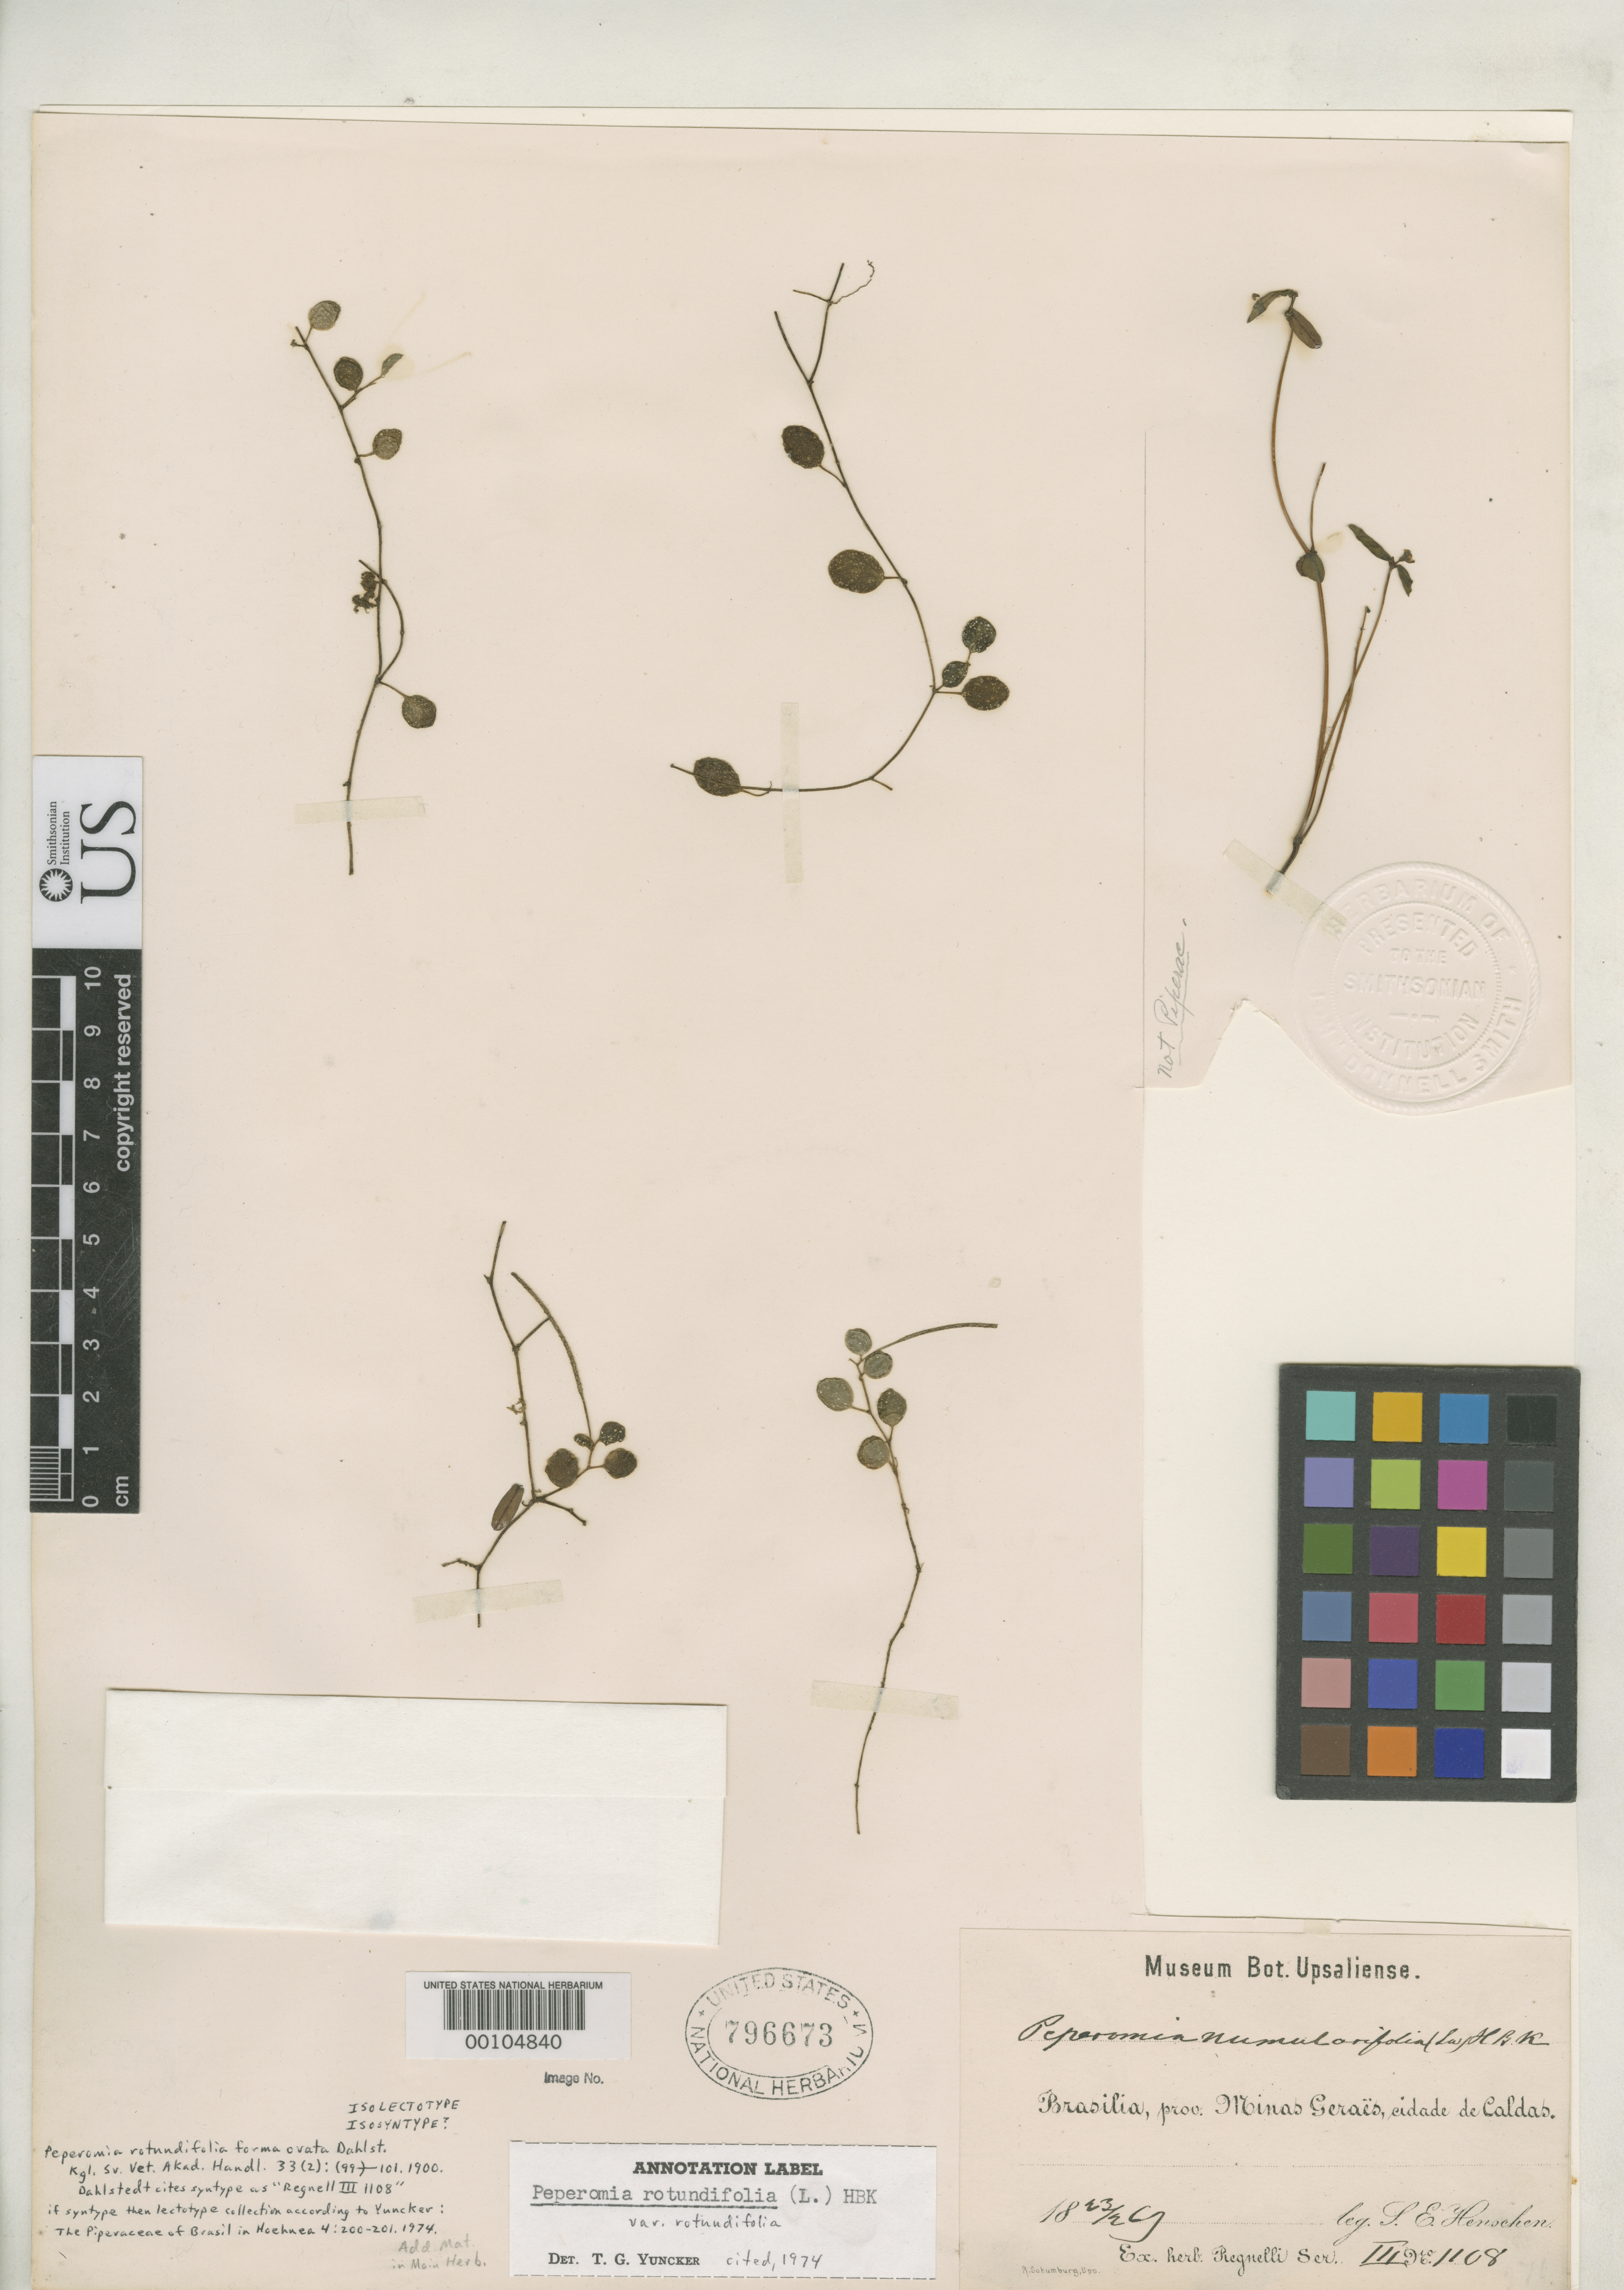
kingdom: Plantae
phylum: Tracheophyta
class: Magnoliopsida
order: Piperales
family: Piperaceae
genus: Peperomia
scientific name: Peperomia rotundifolia f. ovata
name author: Dahlst.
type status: Isolectotype; Isosyntype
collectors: S. E. Henschen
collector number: Herb. Regnell III 1108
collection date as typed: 23 Feb 1861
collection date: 1861-02-23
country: Brazil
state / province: Minas Gerais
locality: Caldas.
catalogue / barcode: US 796673